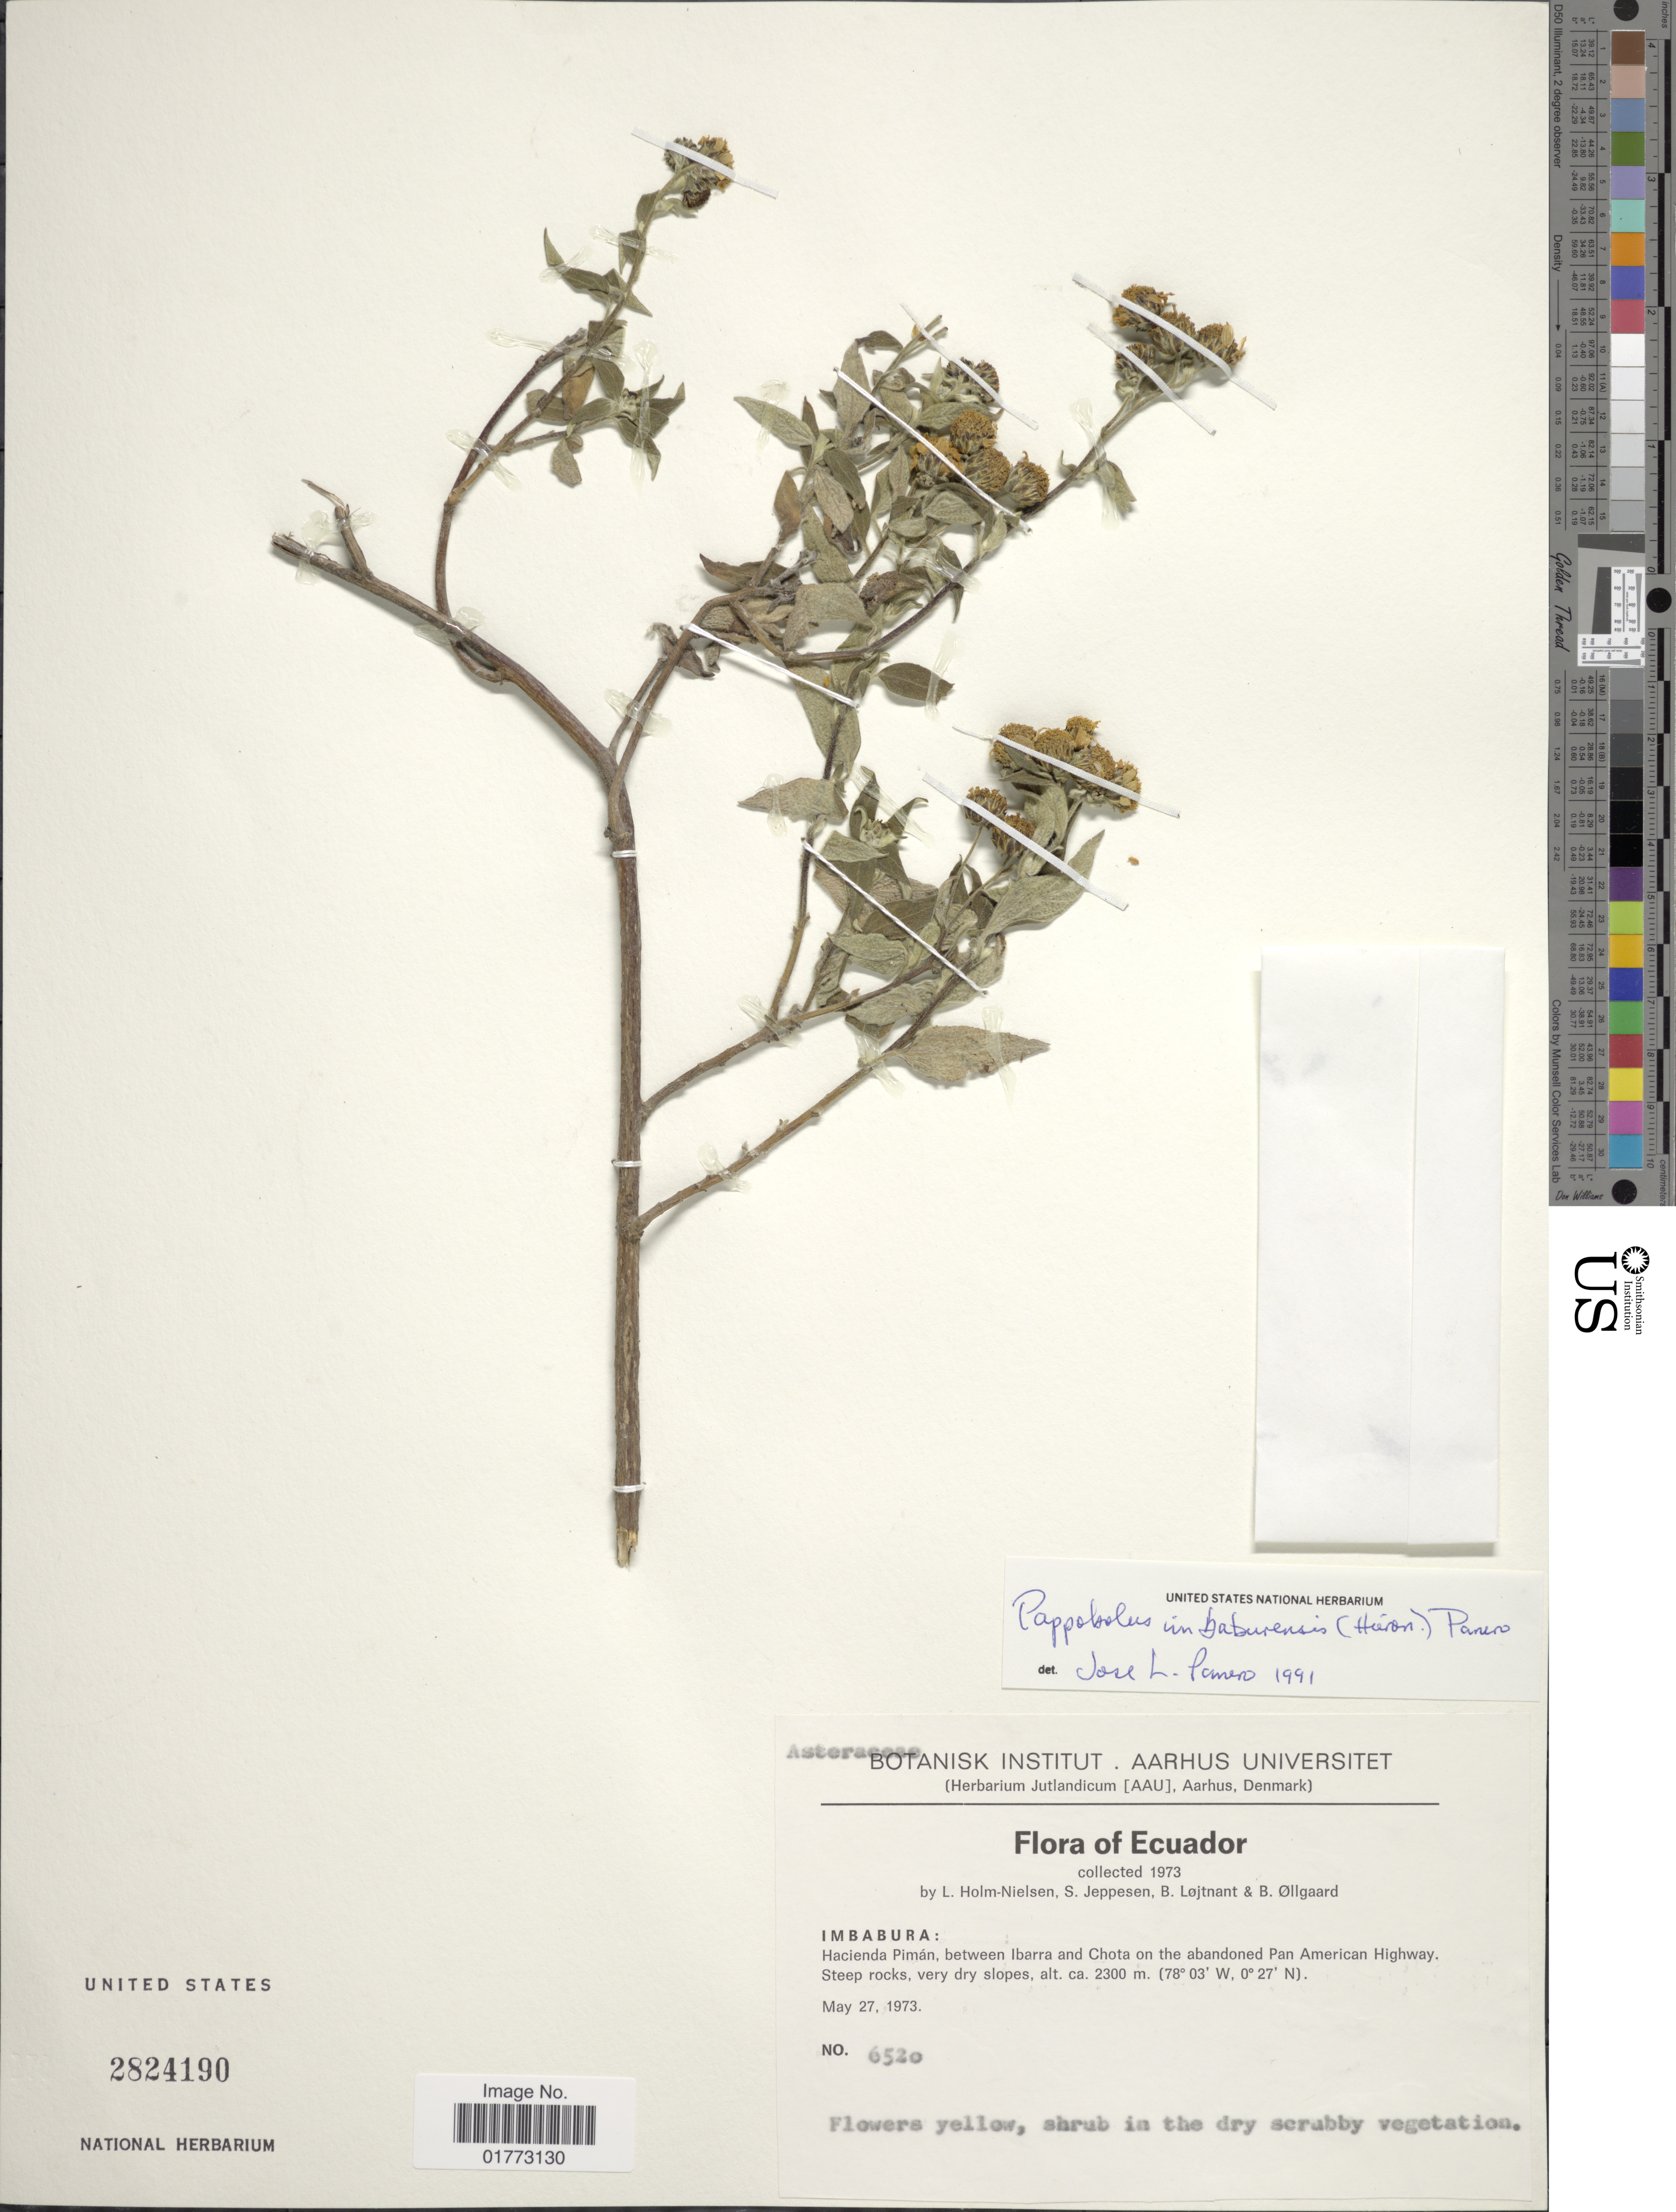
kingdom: Plantae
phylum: Tracheophyta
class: Magnoliopsida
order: Asterales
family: Asteraceae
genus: Pappobolus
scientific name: Pappobolus imbaburensis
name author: (Hieron.) Panero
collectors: L. B. Holm-Nielsen, S. Jeppesen, B. Löjtnant & B. Øllgaard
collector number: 6520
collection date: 1973-05-27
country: Ecuador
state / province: Imbabura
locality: Hacienda Piman, between Ibarra and Chota on the abandoned Pan American Highway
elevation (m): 2300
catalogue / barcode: US 2824190